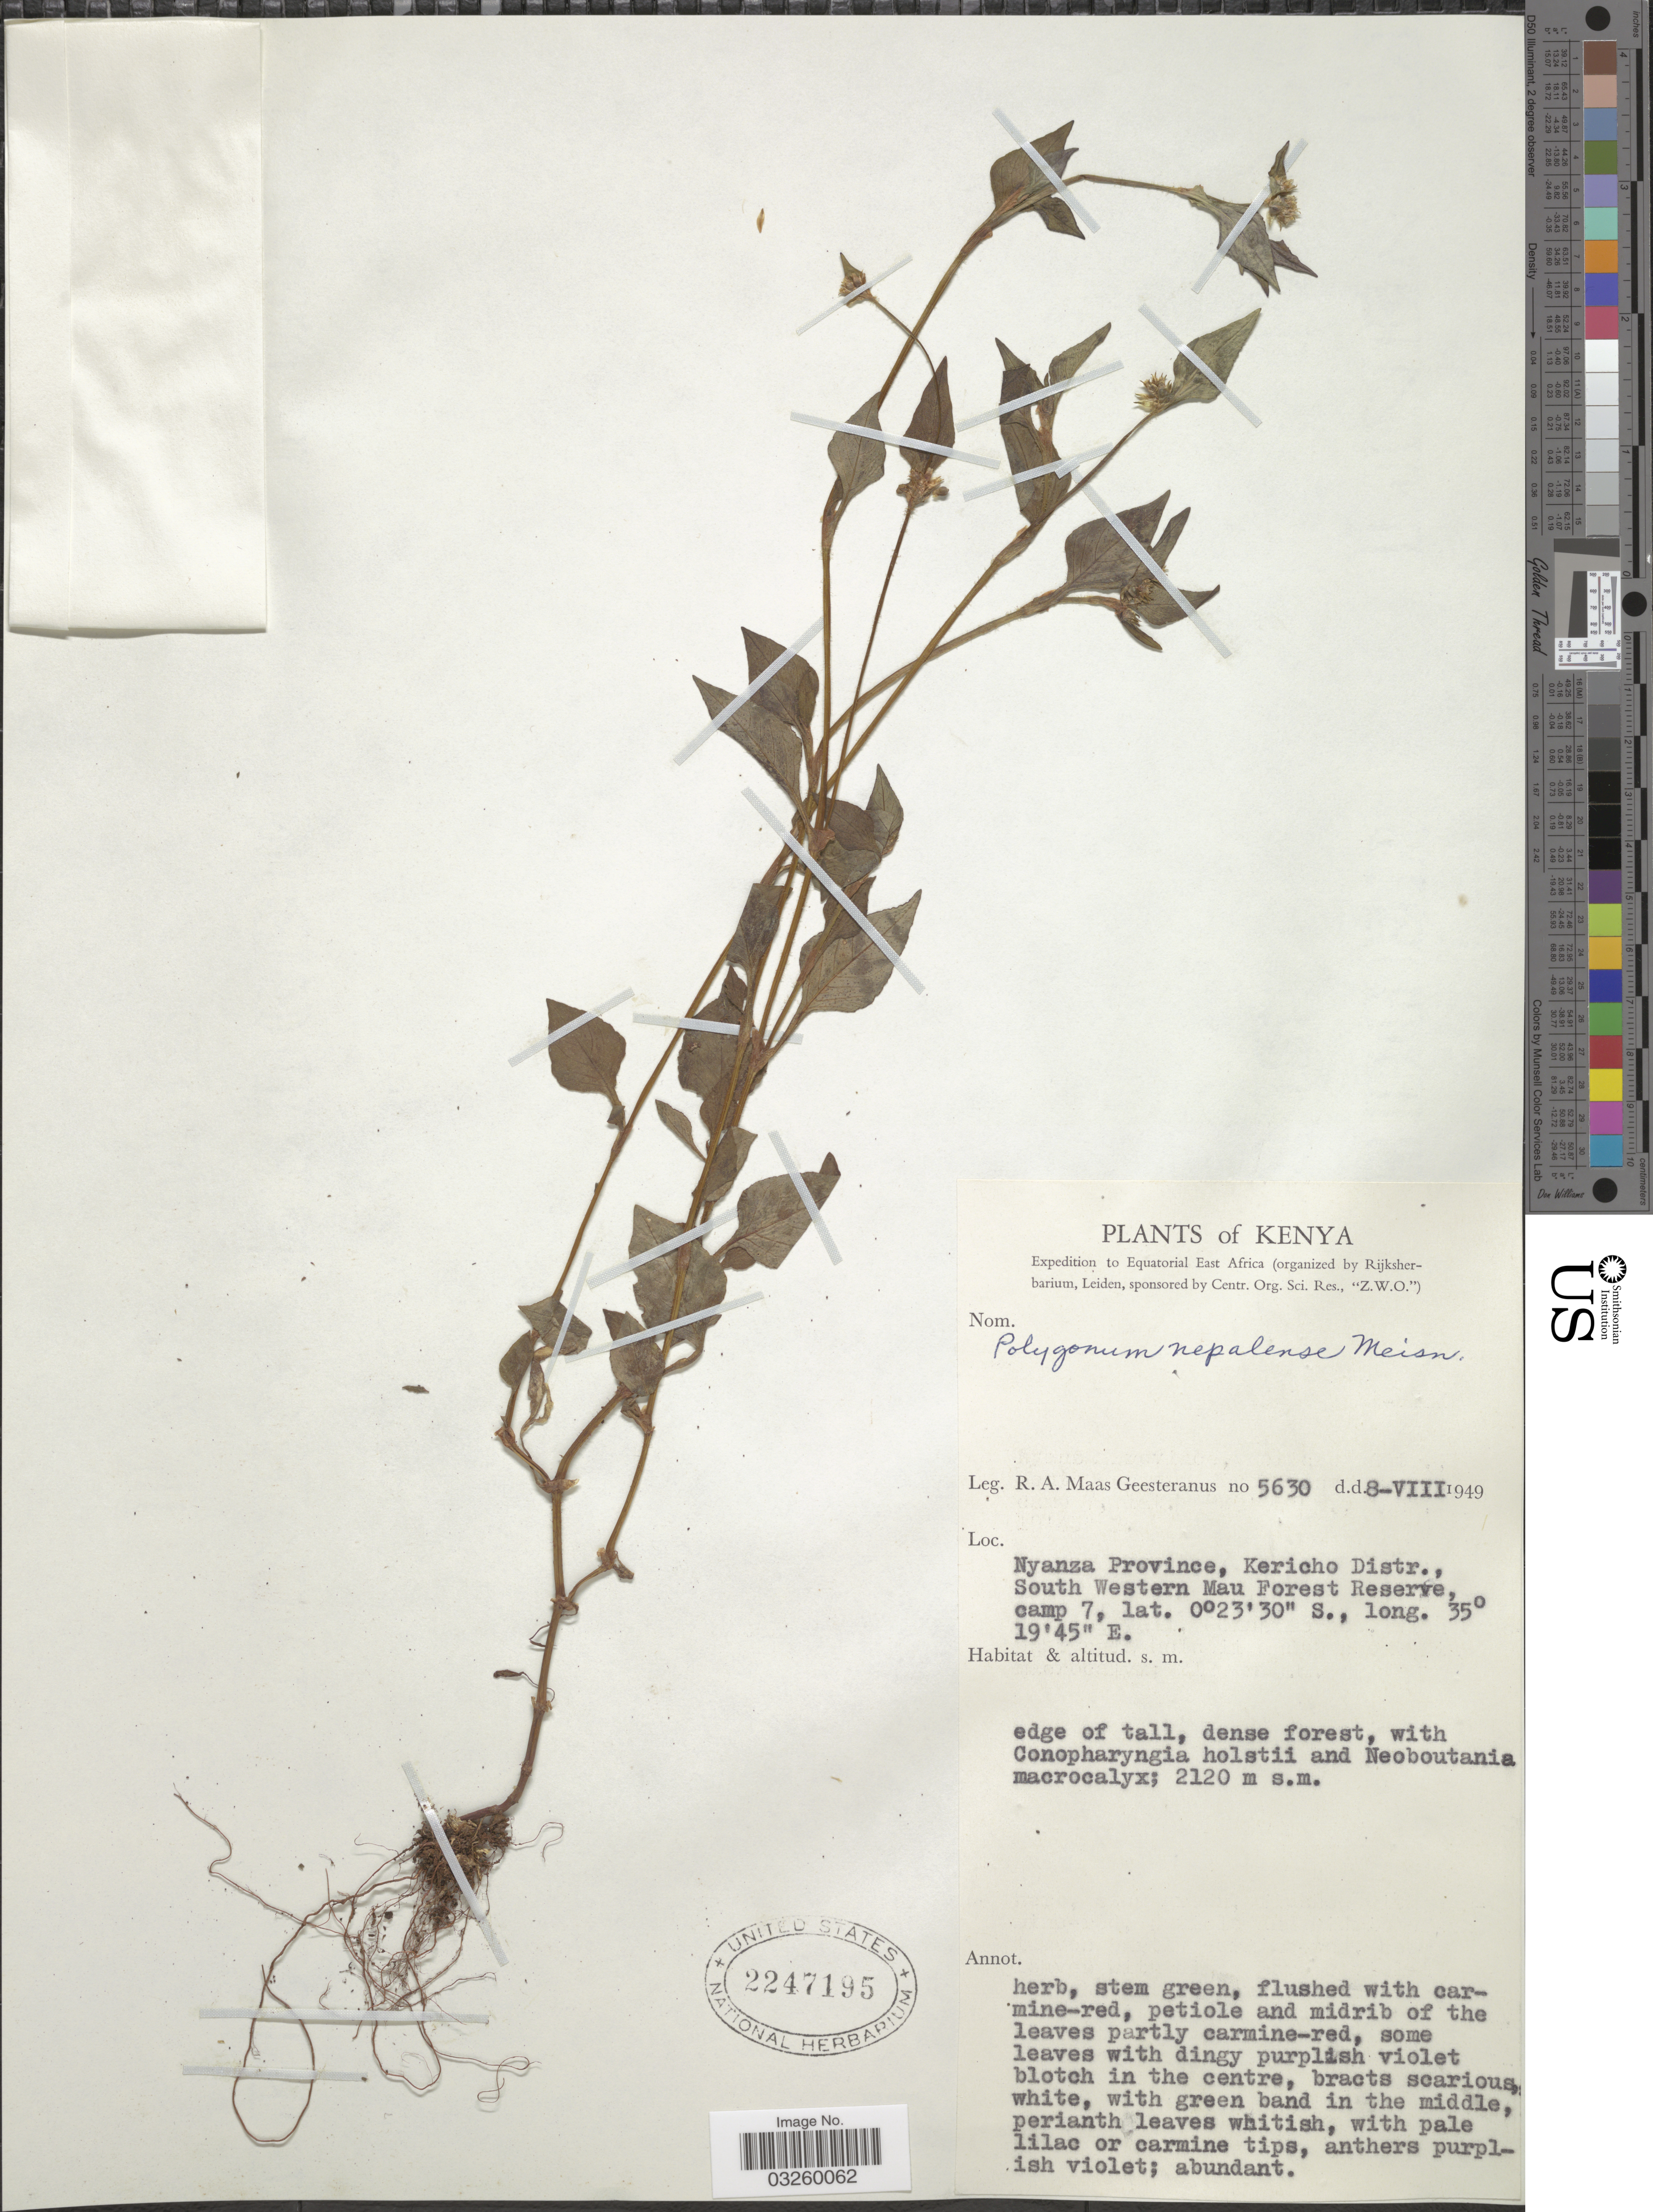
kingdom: Plantae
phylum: Tracheophyta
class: Magnoliopsida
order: Caryophyllales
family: Polygonaceae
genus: Polygonum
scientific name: Polygonum nepalense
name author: Meisn.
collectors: R. A. Maas Geesteranus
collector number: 5630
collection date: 1949-08-08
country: Kenya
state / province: Kericho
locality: Equatorial East Africa. Kericho Distr., South Western Mau Forest Reserve, camp 7.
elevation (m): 2120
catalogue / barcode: US 2247195